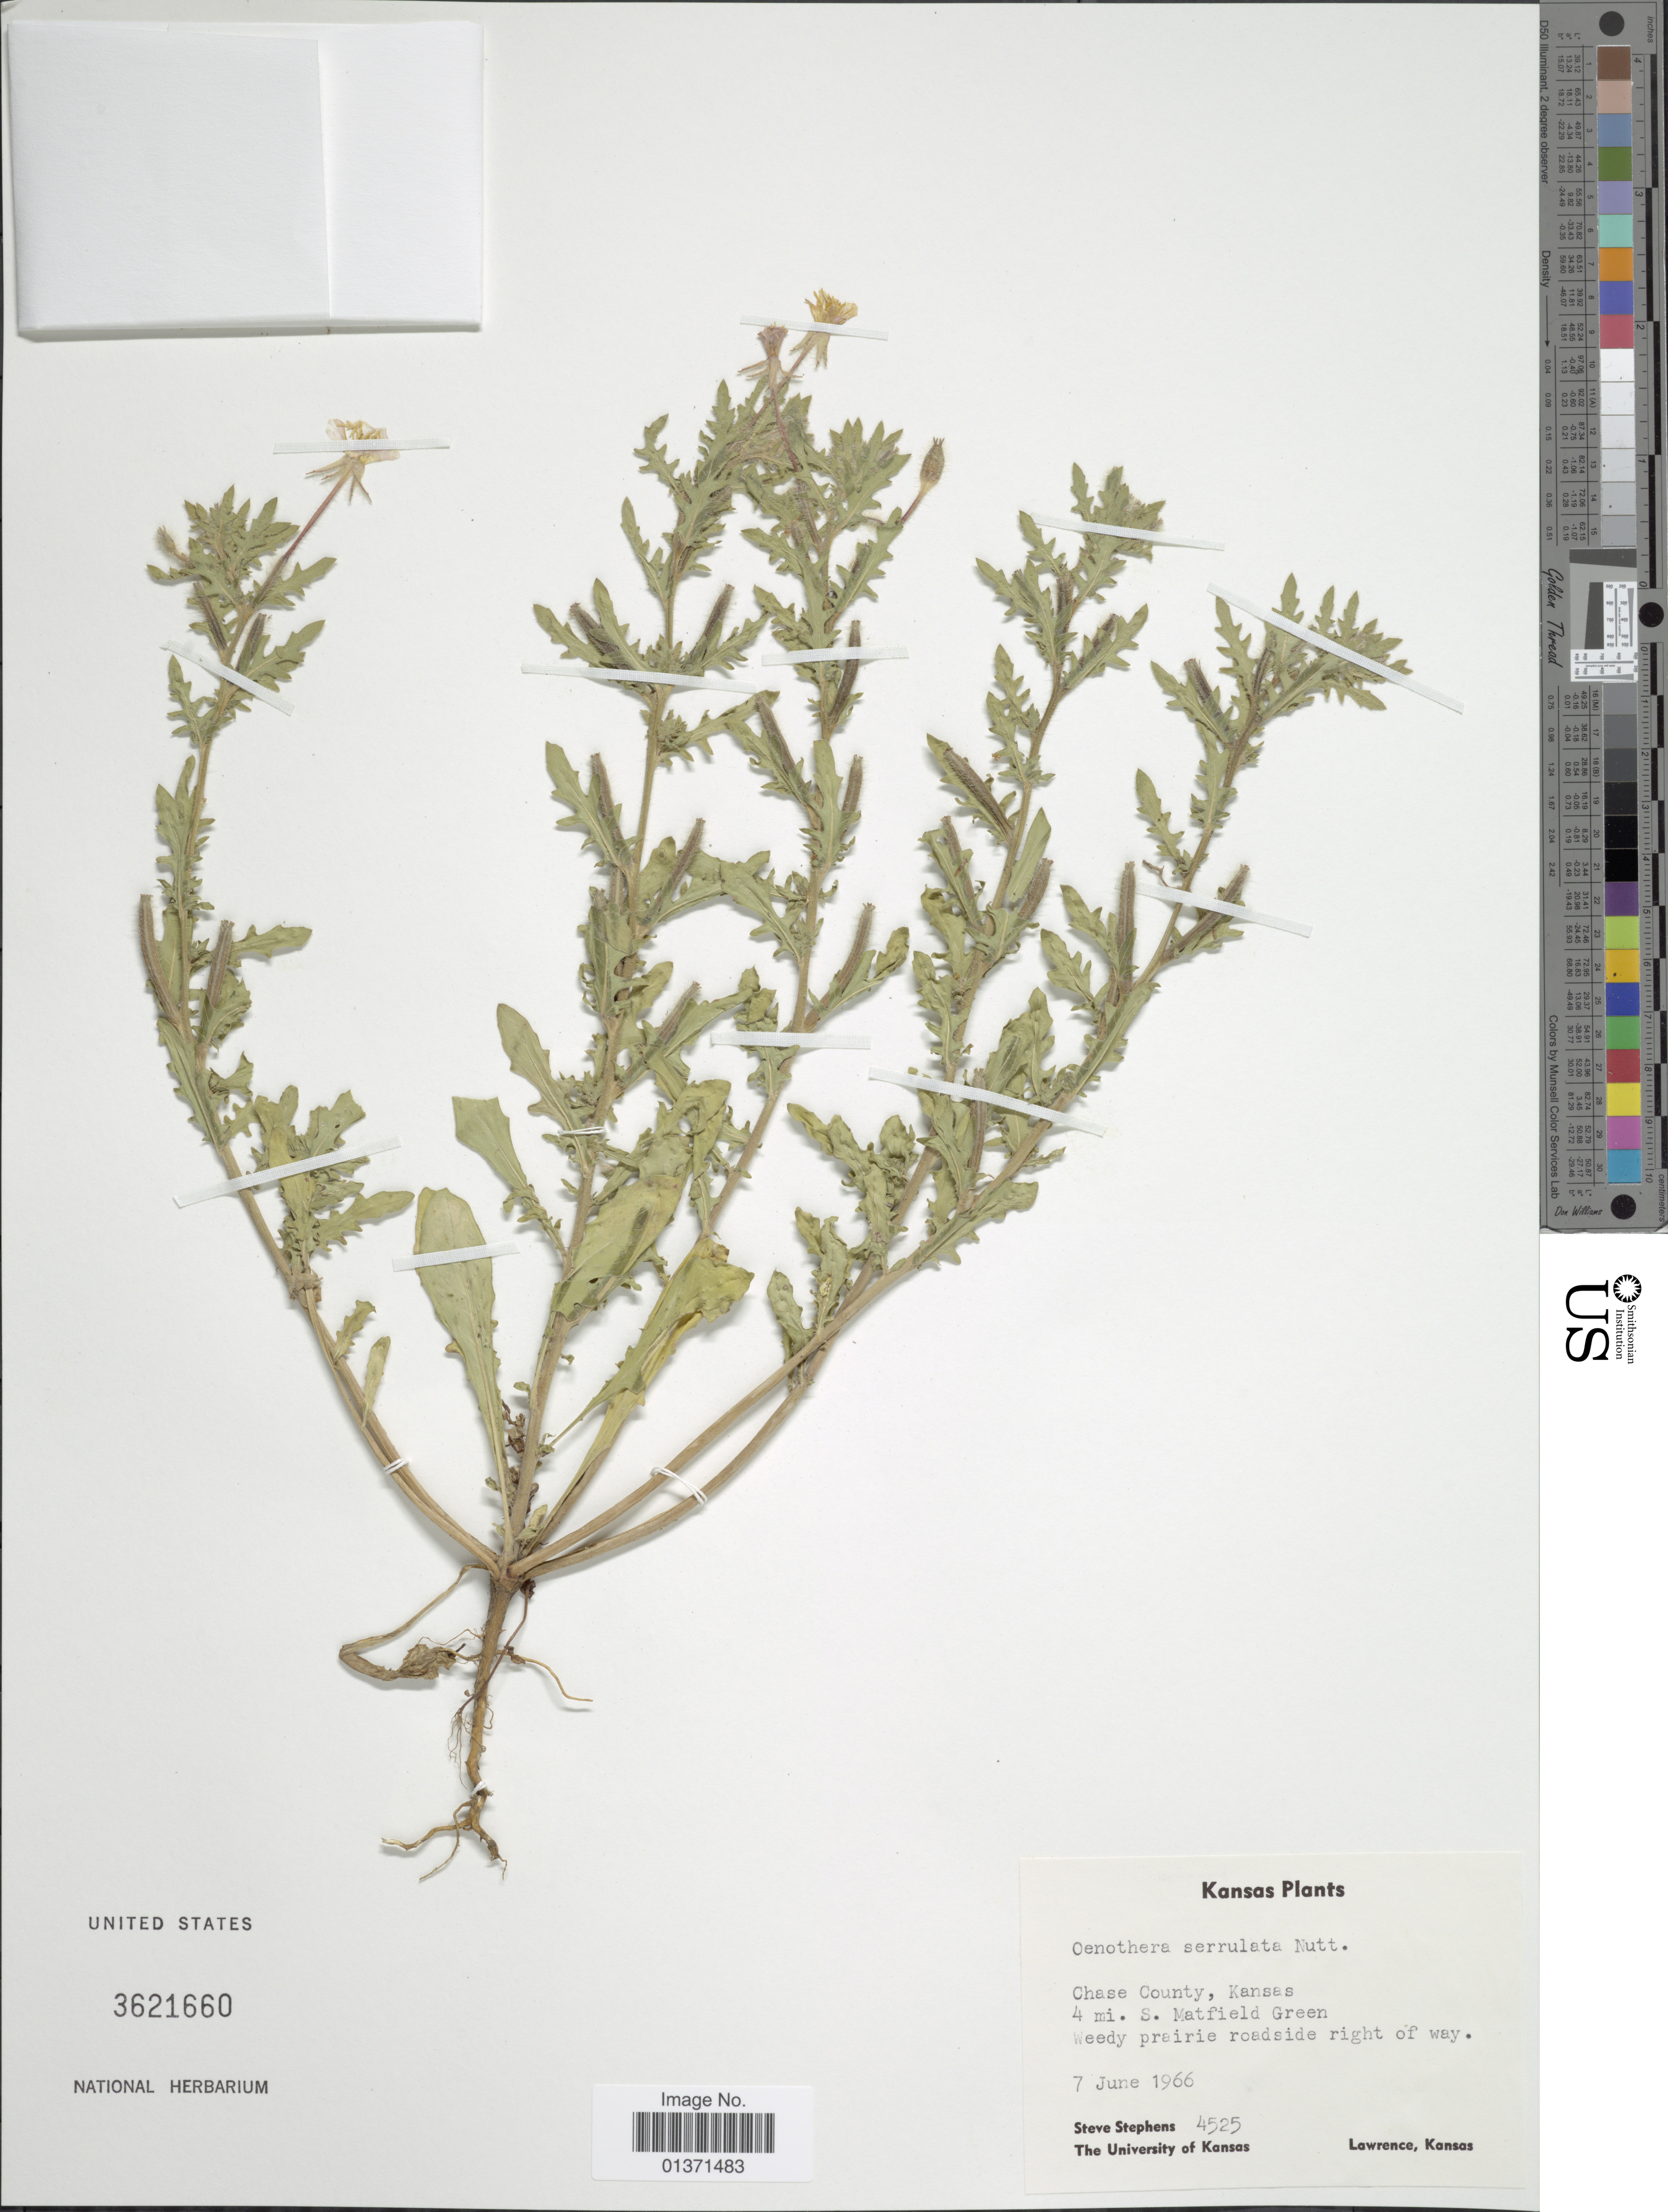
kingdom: Plantae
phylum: Tracheophyta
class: Magnoliopsida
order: Myrtales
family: Onagraceae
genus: Oenothera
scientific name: Oenothera laciniata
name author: Hill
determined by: Wagner, W. L., (BOT), Smithsonian Institution - National Museum of Natural History (UNITED STATES)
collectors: S. Stephens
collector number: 4525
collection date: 1966-06-07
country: United States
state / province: Kansas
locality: Chase County, 4 mi. S. Matfield Green, weedy prairie roadside right of way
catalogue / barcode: US 3621660